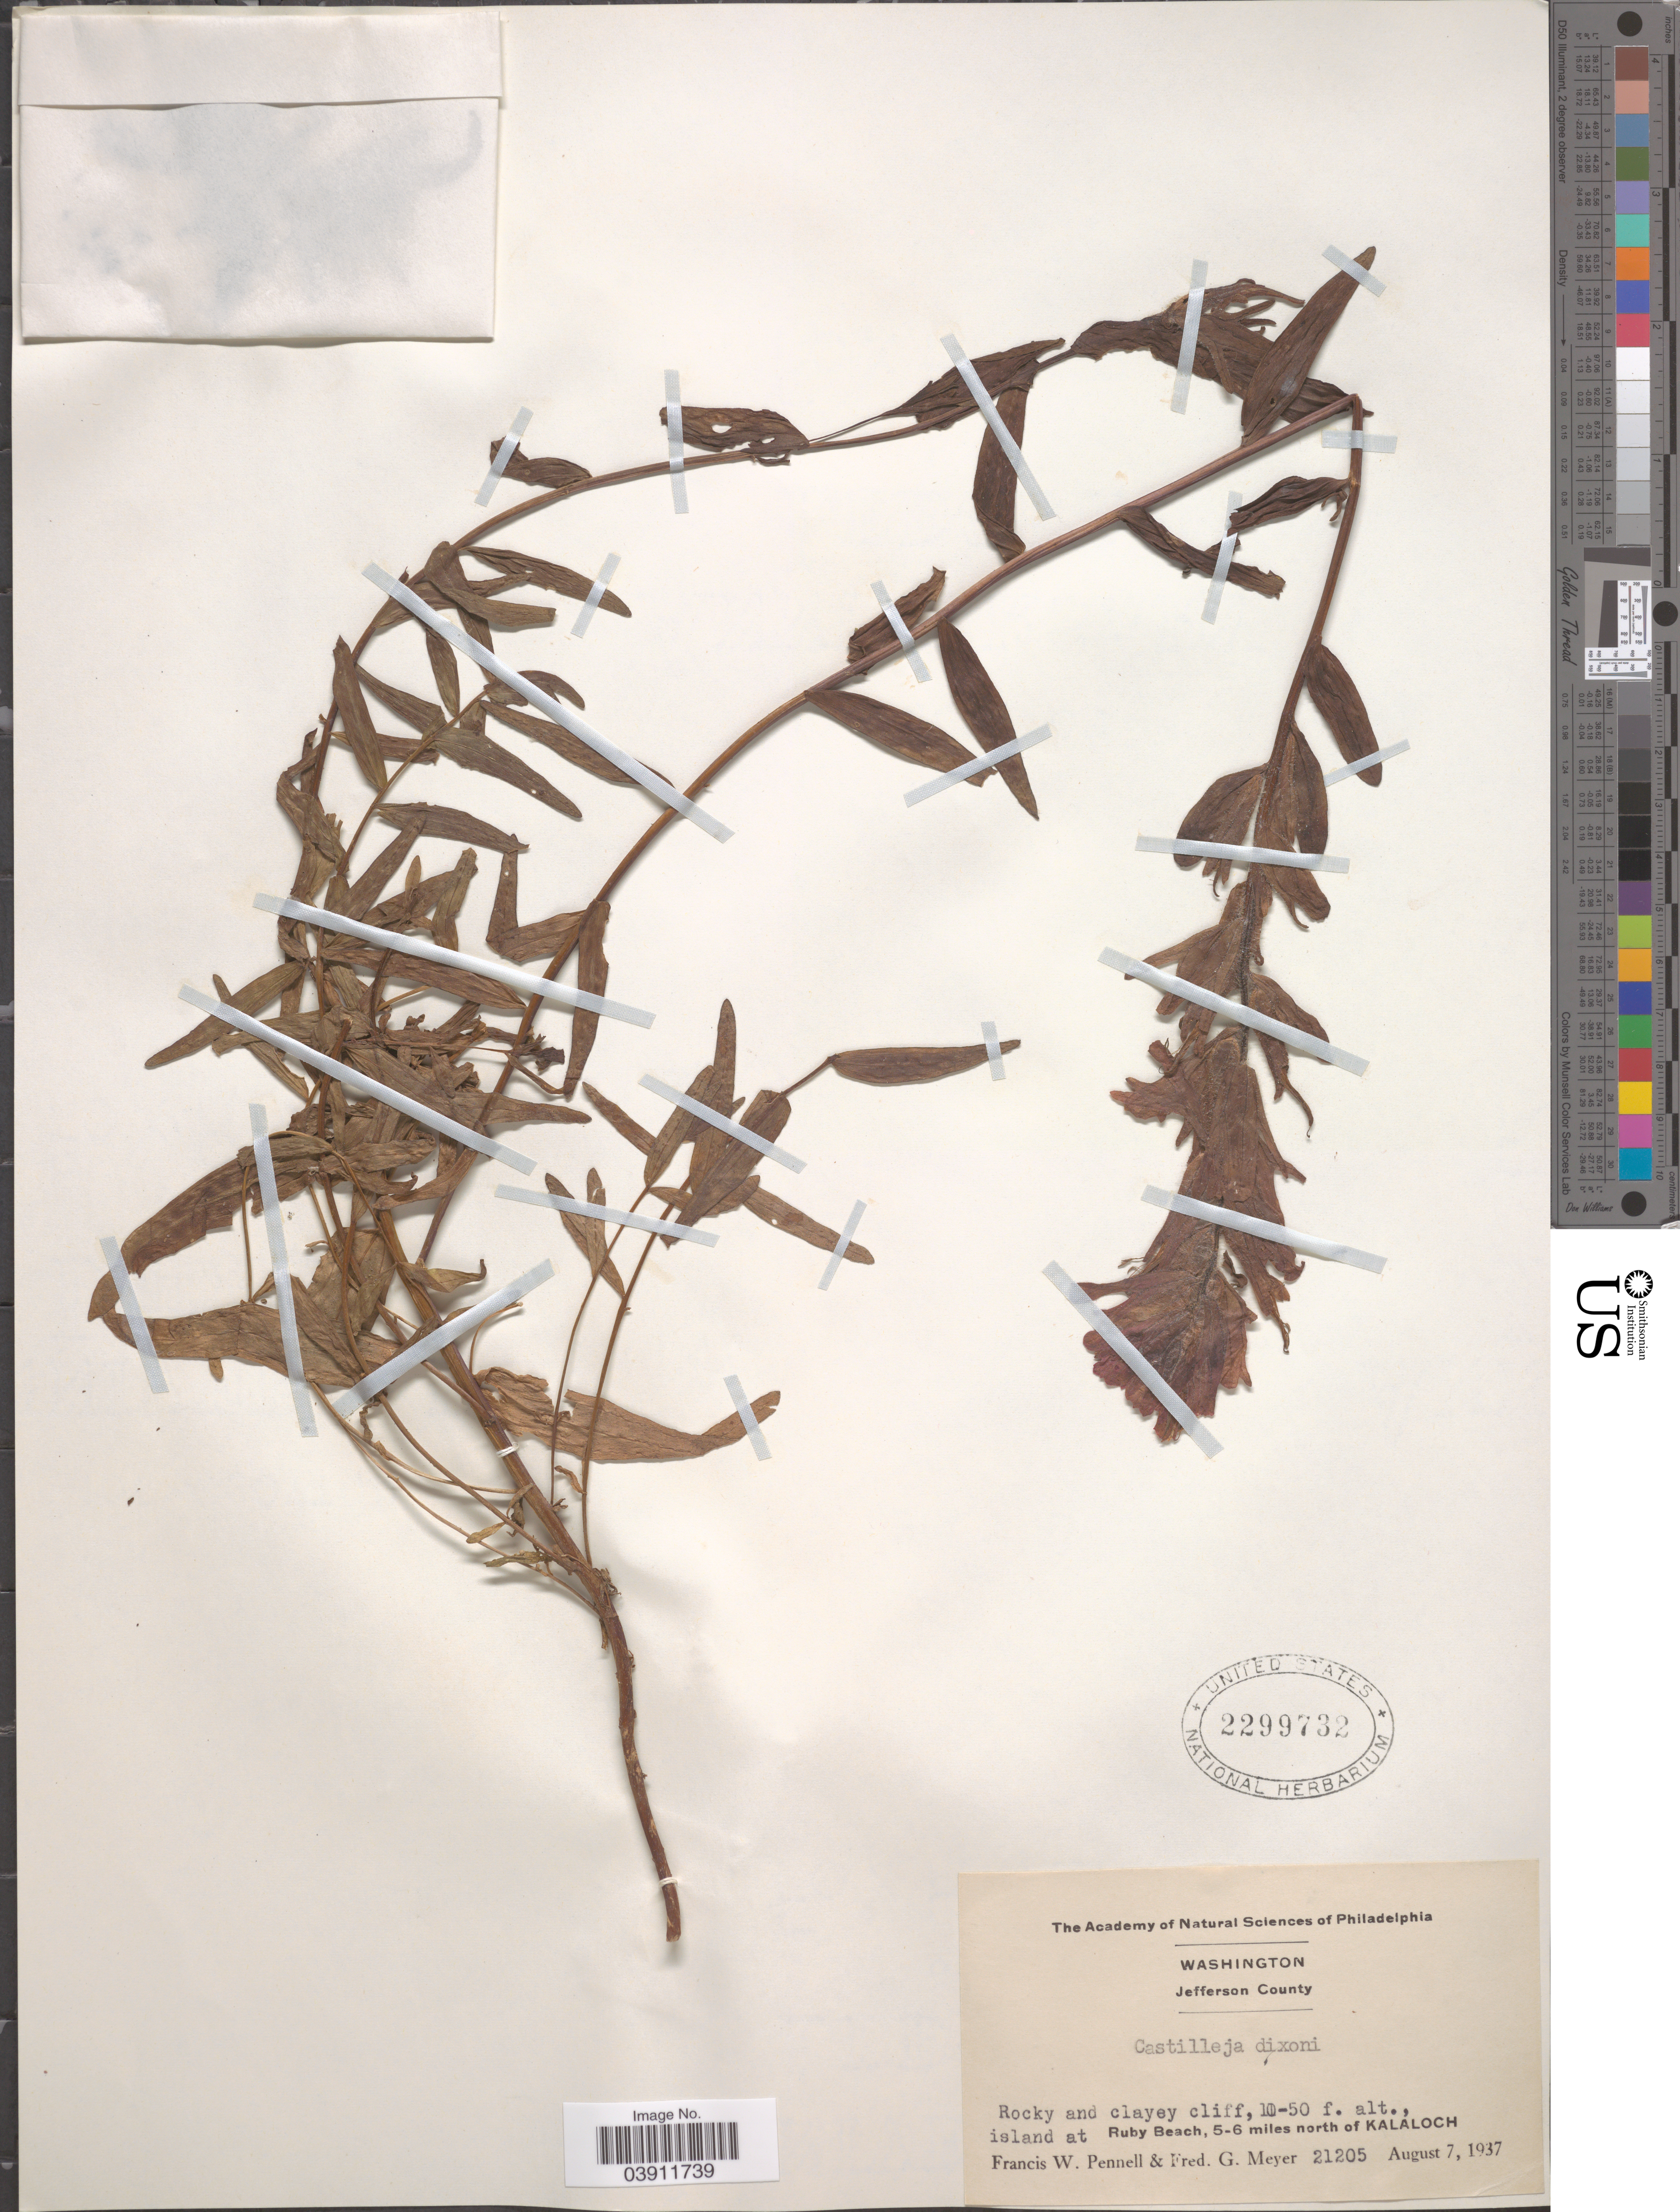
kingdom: Plantae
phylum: Tracheophyta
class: Magnoliopsida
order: Lamiales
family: Orobanchaceae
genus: Castilleja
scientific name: Castilleja dixonii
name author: Fernald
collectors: F. W. Pennell & F. G. Meyer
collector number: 21205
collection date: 1937-08-07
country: United States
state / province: Washington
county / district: Jefferson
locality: Jefferson County. Island at Ruby Beach, 5-6 miles north of Kalaloch.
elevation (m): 3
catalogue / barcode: US 2299732